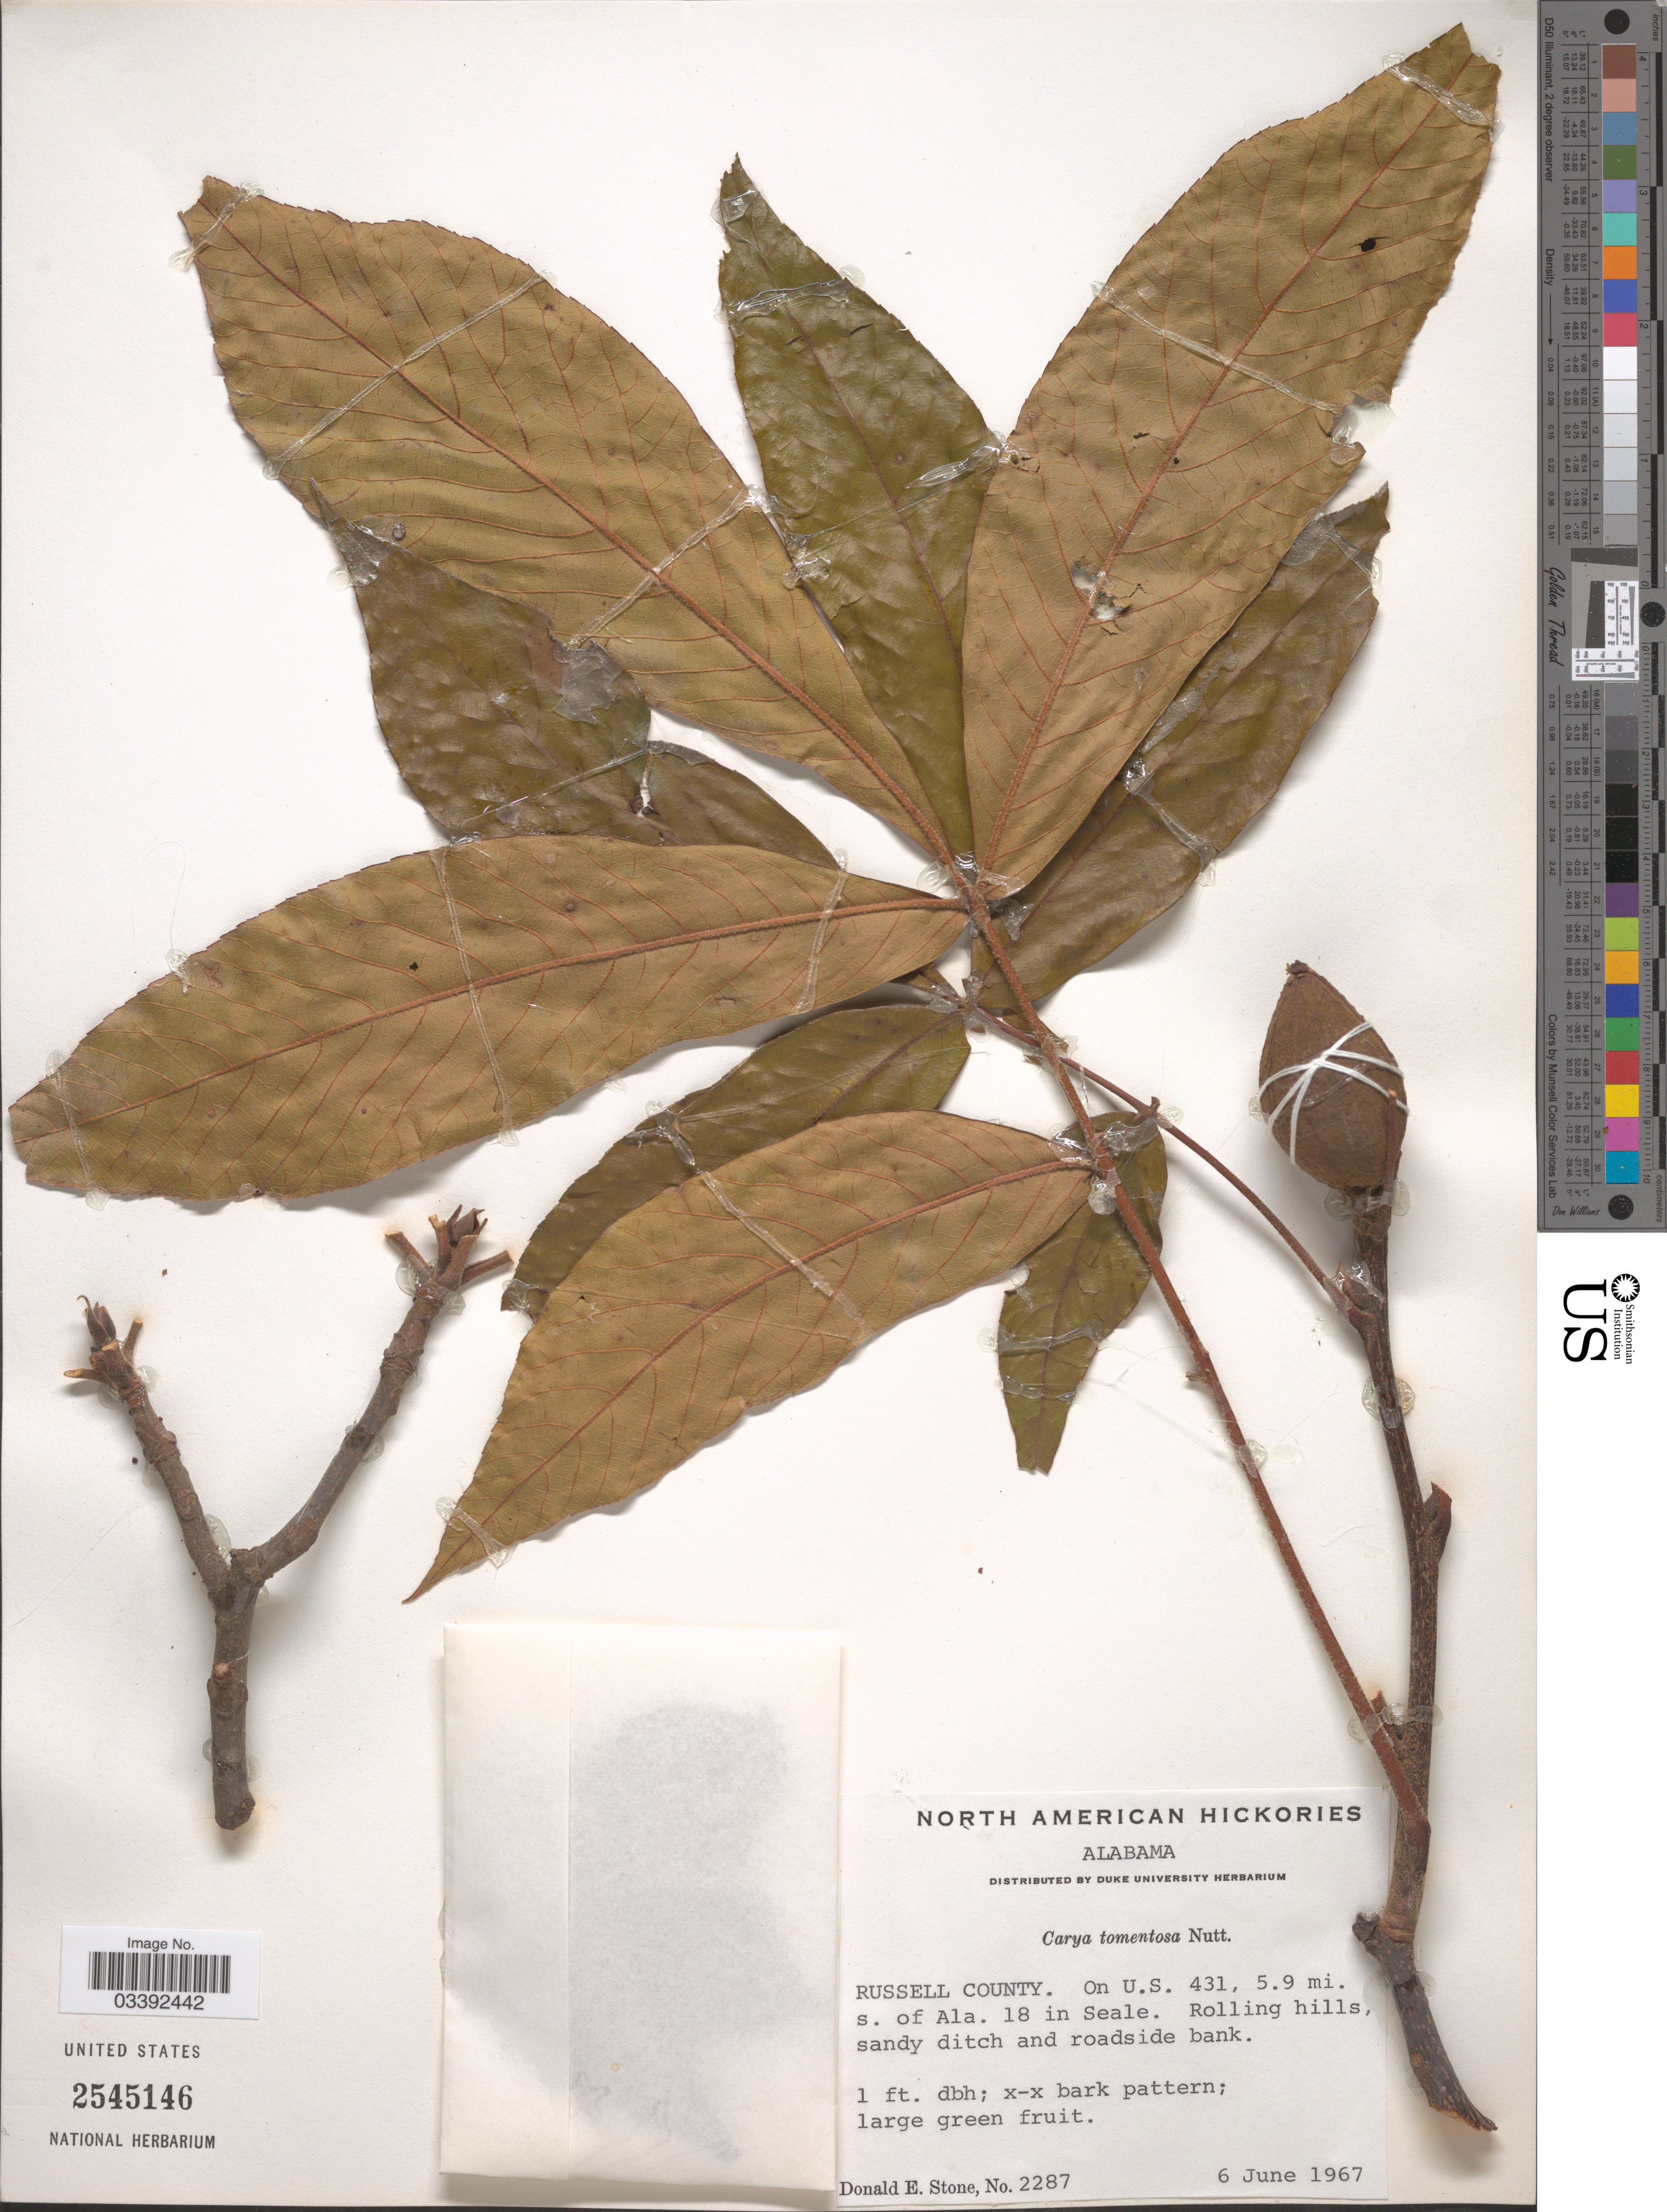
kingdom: Plantae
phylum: Tracheophyta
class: Magnoliopsida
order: Fagales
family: Juglandaceae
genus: Carya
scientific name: Carya tomentosa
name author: (Lam.) Nutt.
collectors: D. E. Stone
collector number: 2287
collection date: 1967-06-06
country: United States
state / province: Alabama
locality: Russell County. On U.S. 431, 5.9 mi. s. of Ala. 18 in Seale.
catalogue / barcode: US 2545146